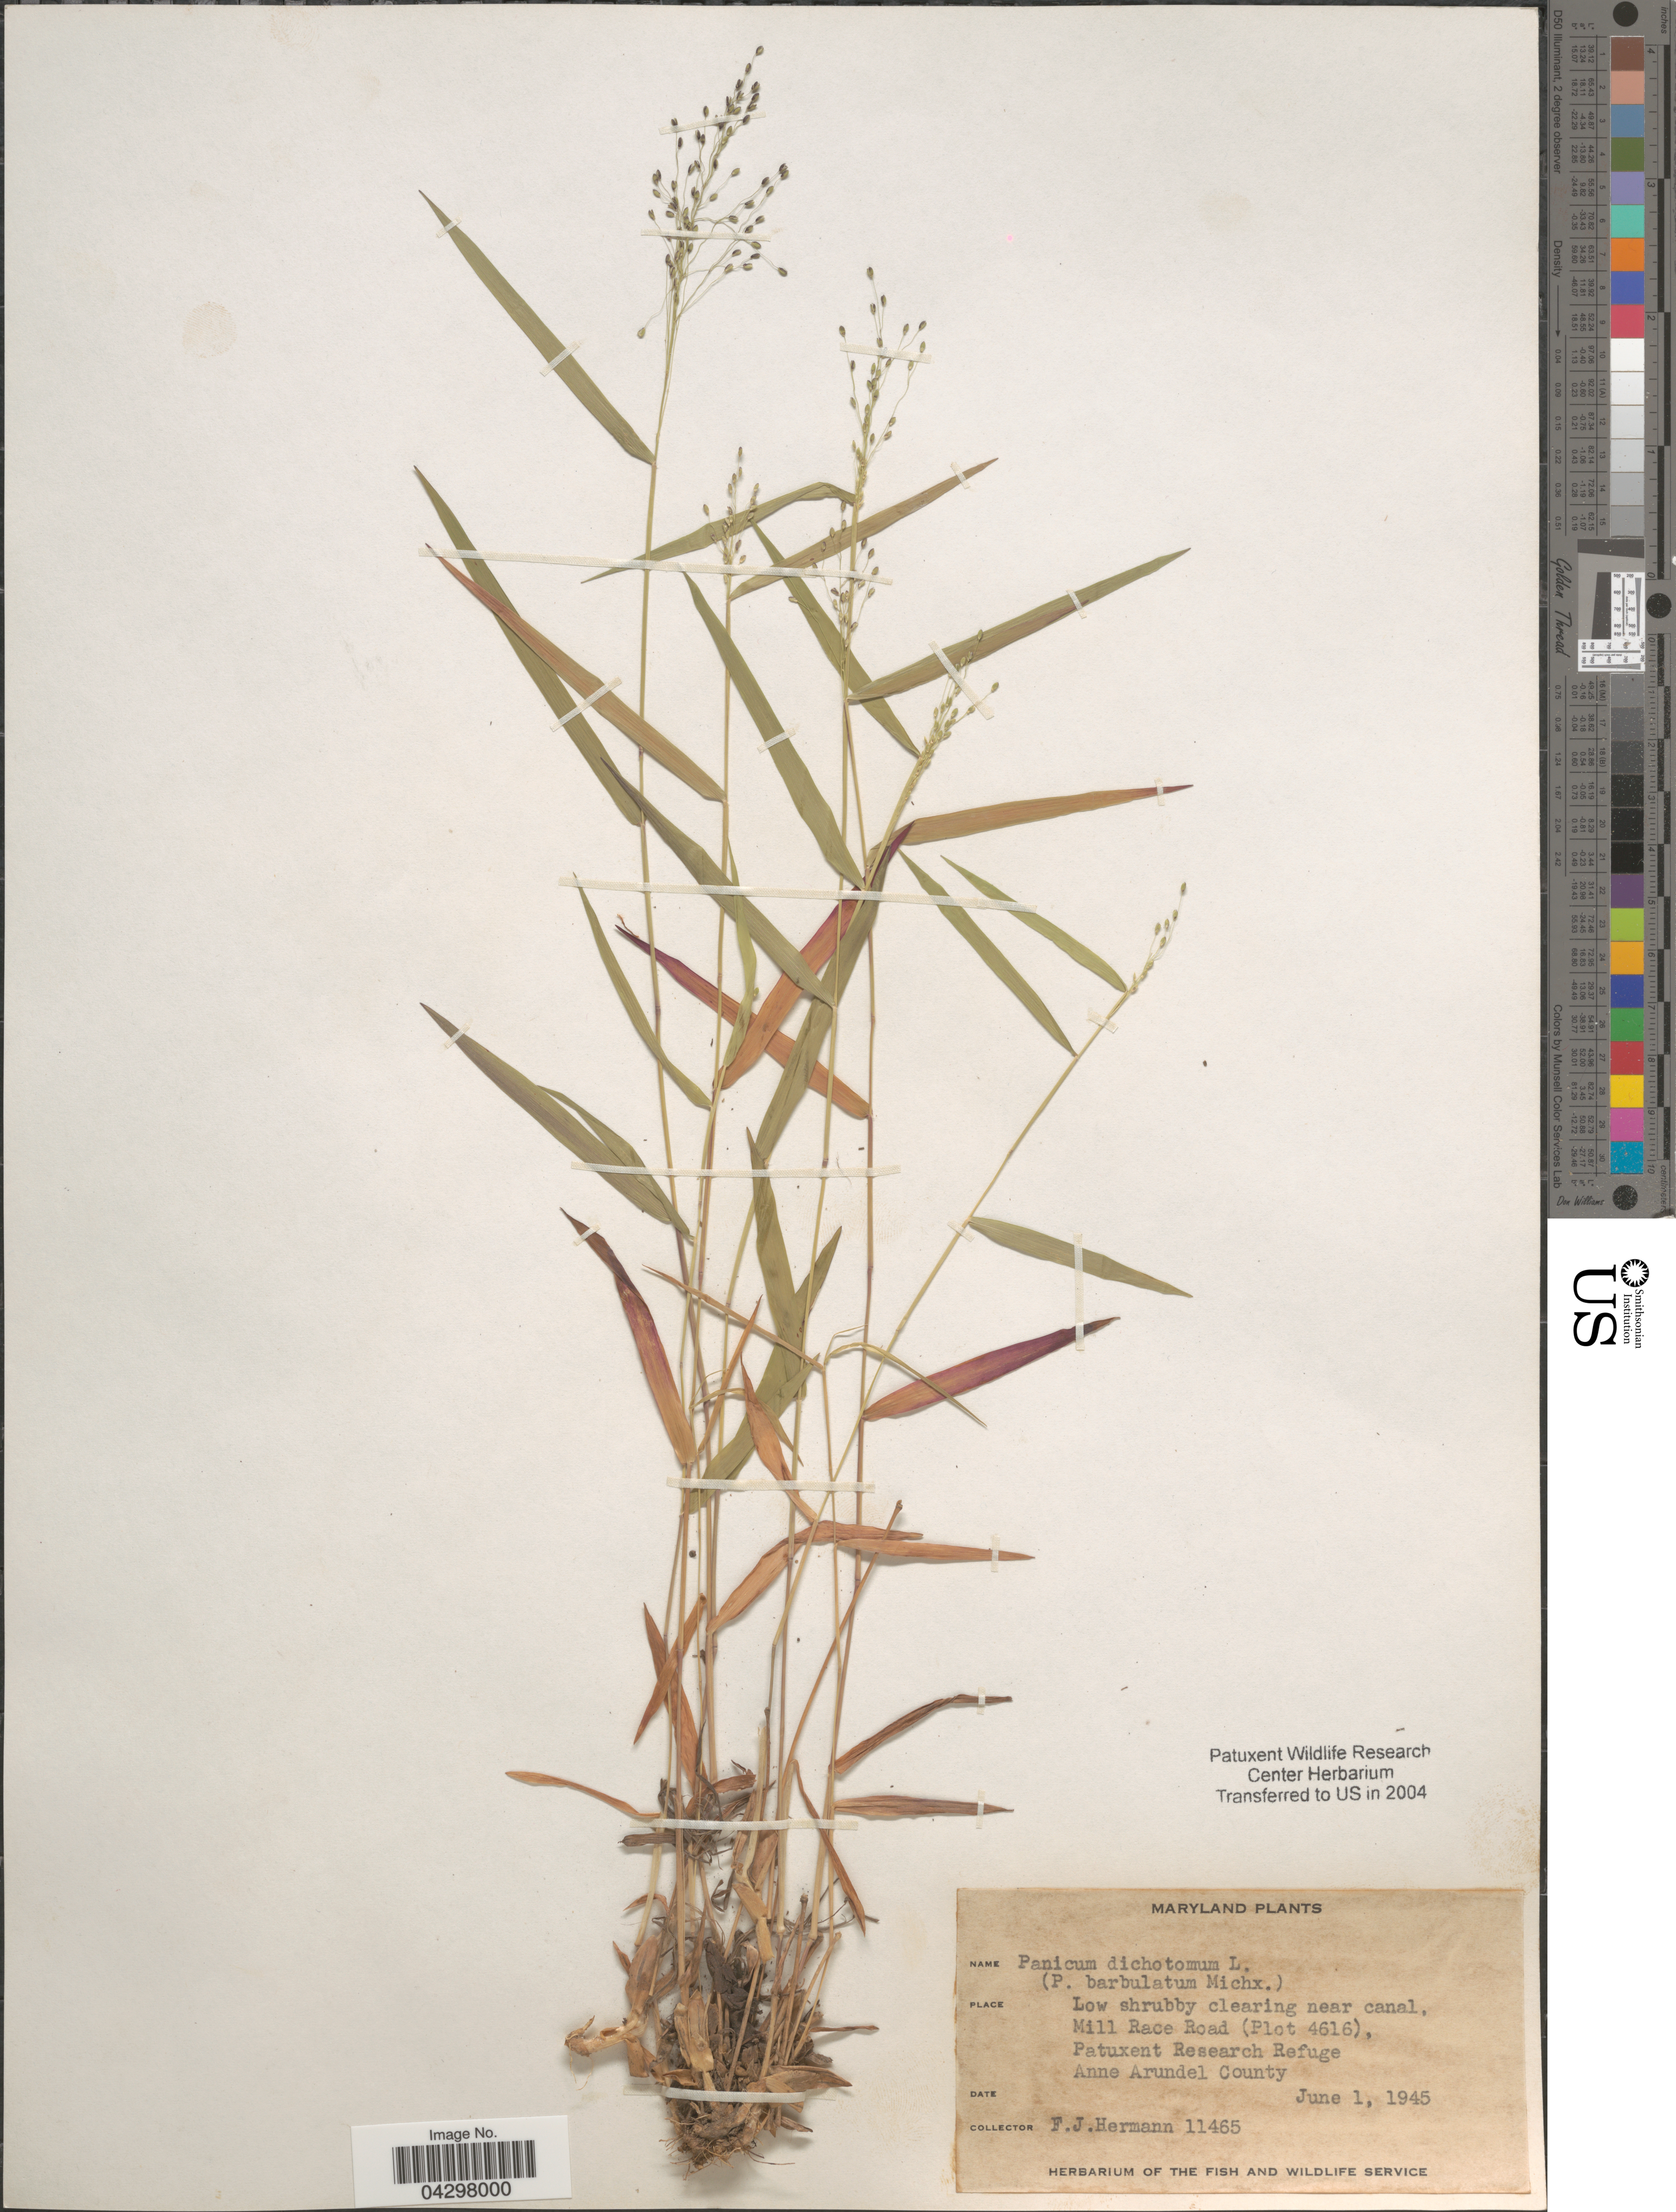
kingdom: Plantae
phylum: Tracheophyta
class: Liliopsida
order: Poales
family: Poaceae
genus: Panicum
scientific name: Panicum dichotomiflorum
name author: Michx.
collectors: F. J. Hermann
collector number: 11465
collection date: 1945-06-01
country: United States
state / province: Maryland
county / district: Anne Arundel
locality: Low shrubby clearing near canal, Mill Race Road (Plot 4616), Patuxent Research Refuge Anne Arundel County.